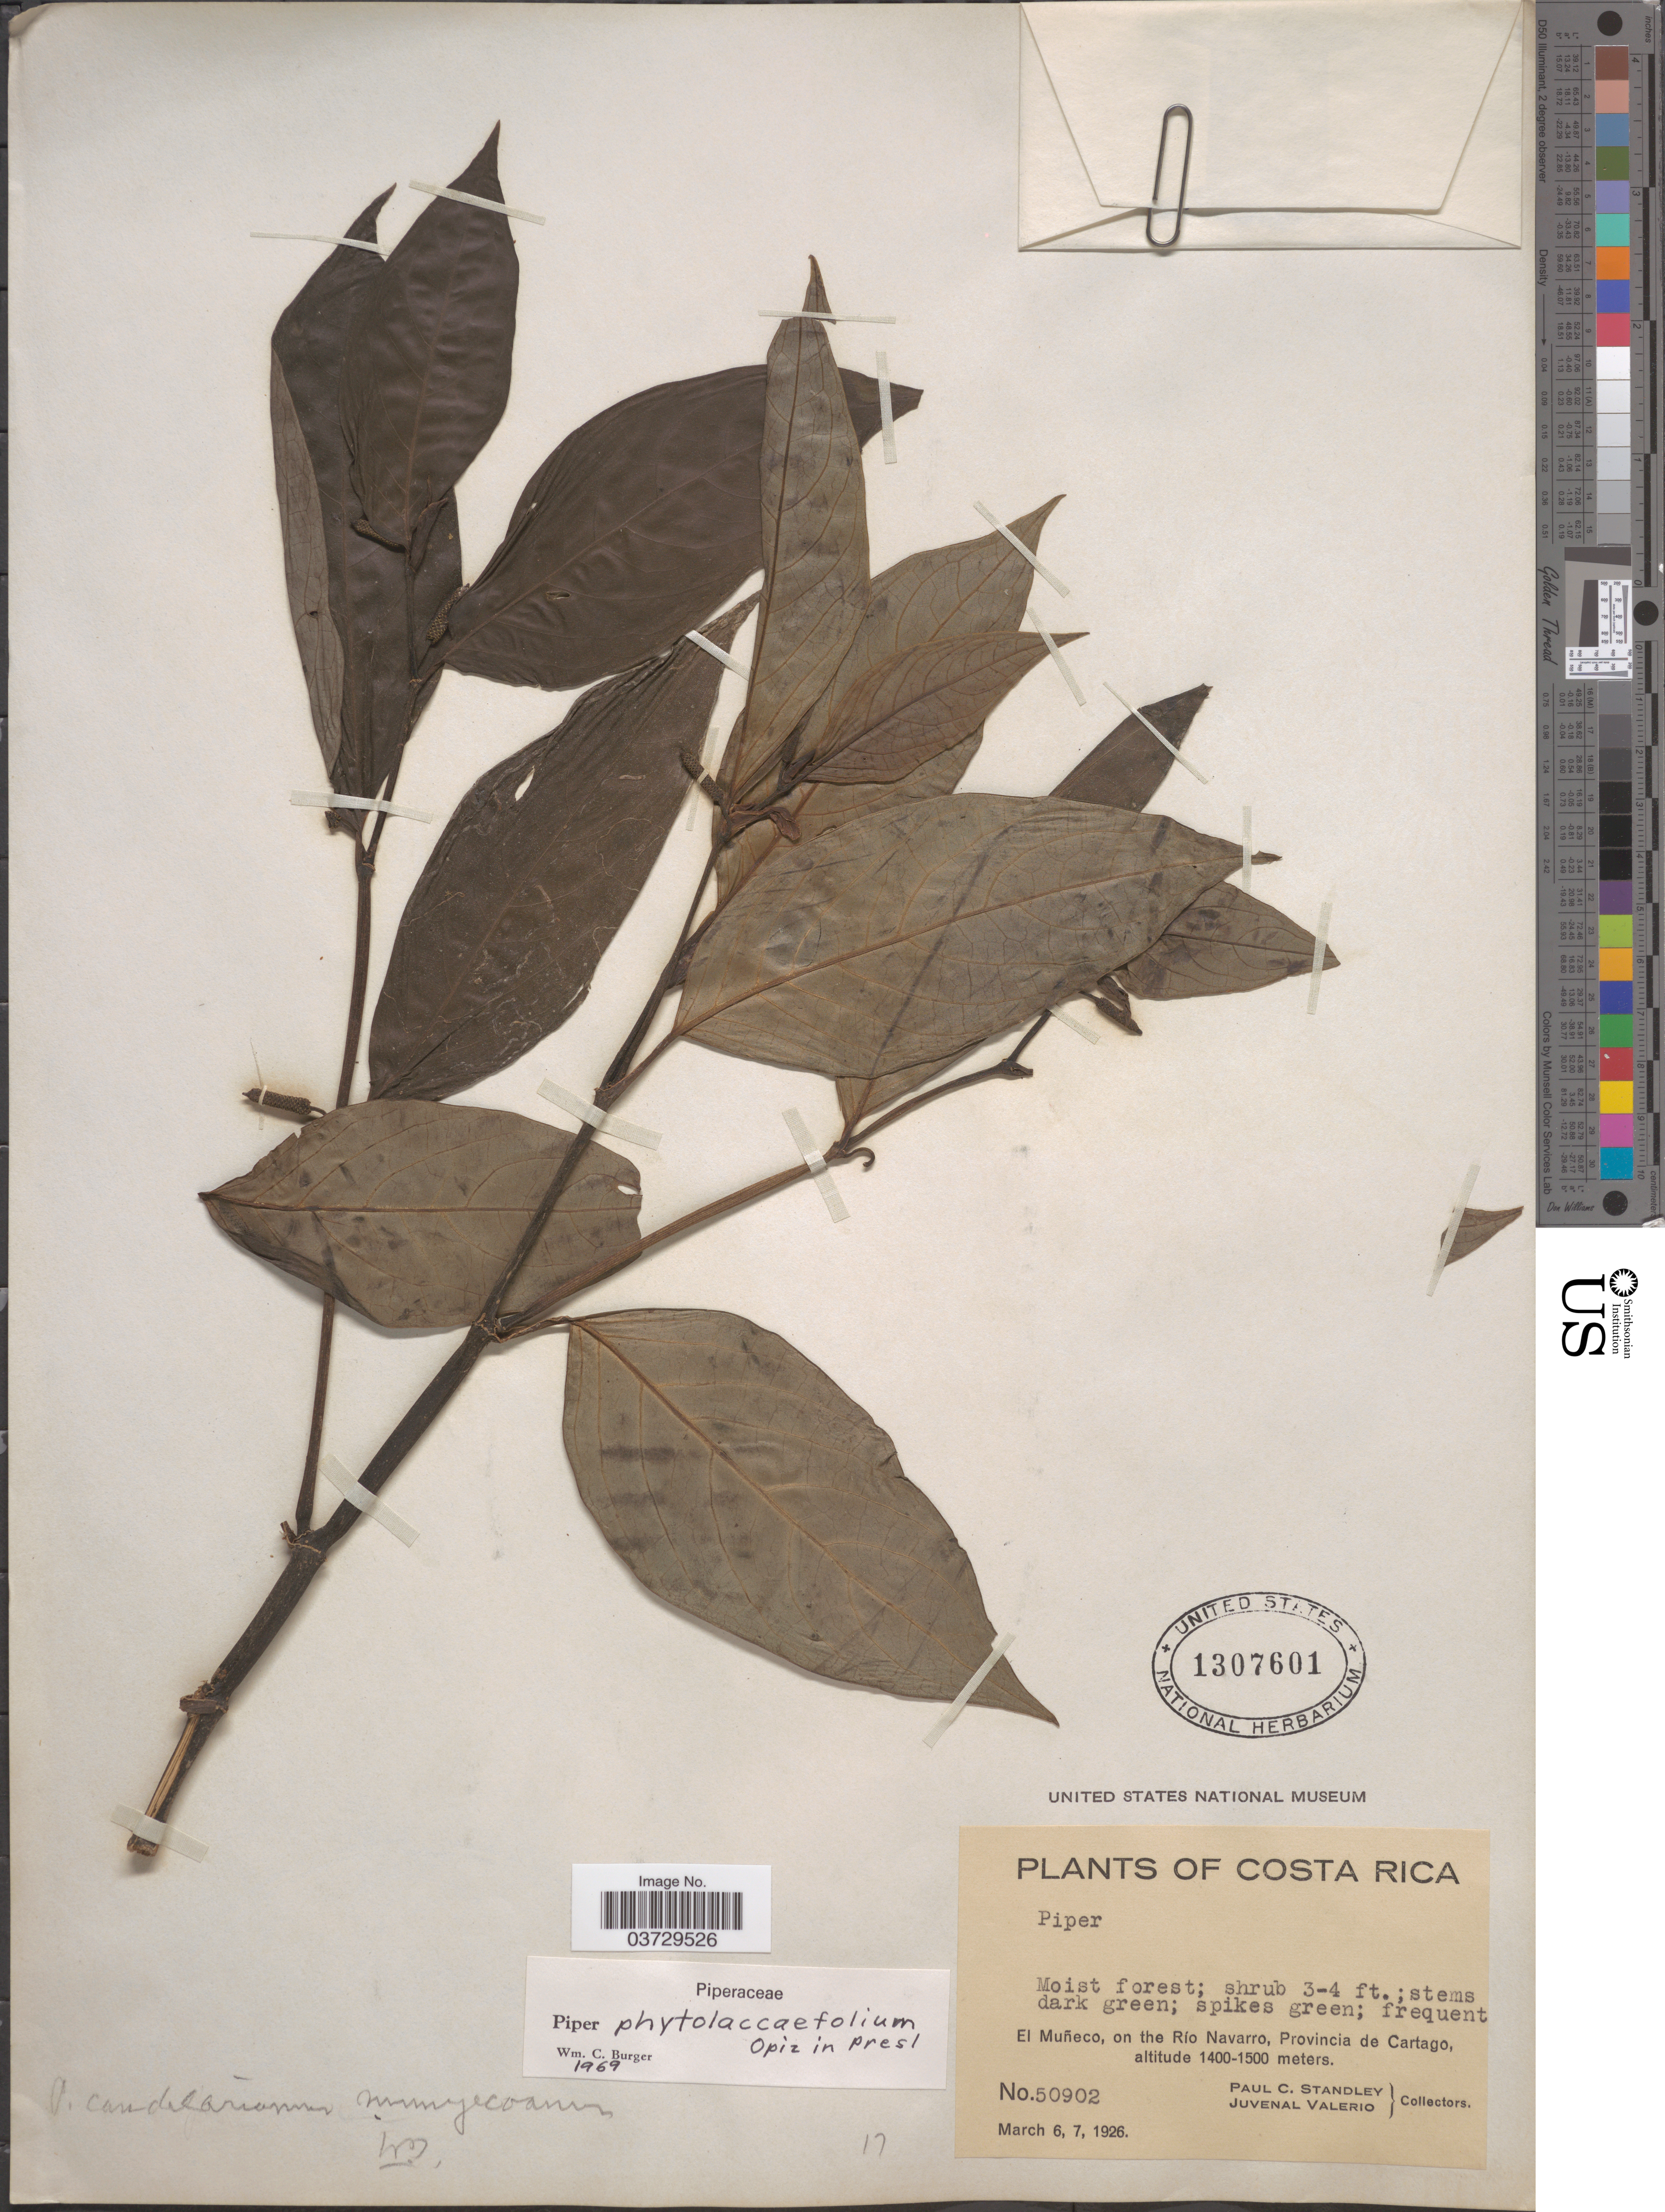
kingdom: Plantae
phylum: Tracheophyta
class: Magnoliopsida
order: Piperales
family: Piperaceae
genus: Piper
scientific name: Piper phytolaccifolium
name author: Opiz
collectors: P. C. Standley & J. Valerio R.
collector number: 50902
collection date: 1926-03-06/1926-03-07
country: Costa Rica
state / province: Cartago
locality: El Muñeco, on the Río Navarro.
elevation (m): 1400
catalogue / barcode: US 1307601